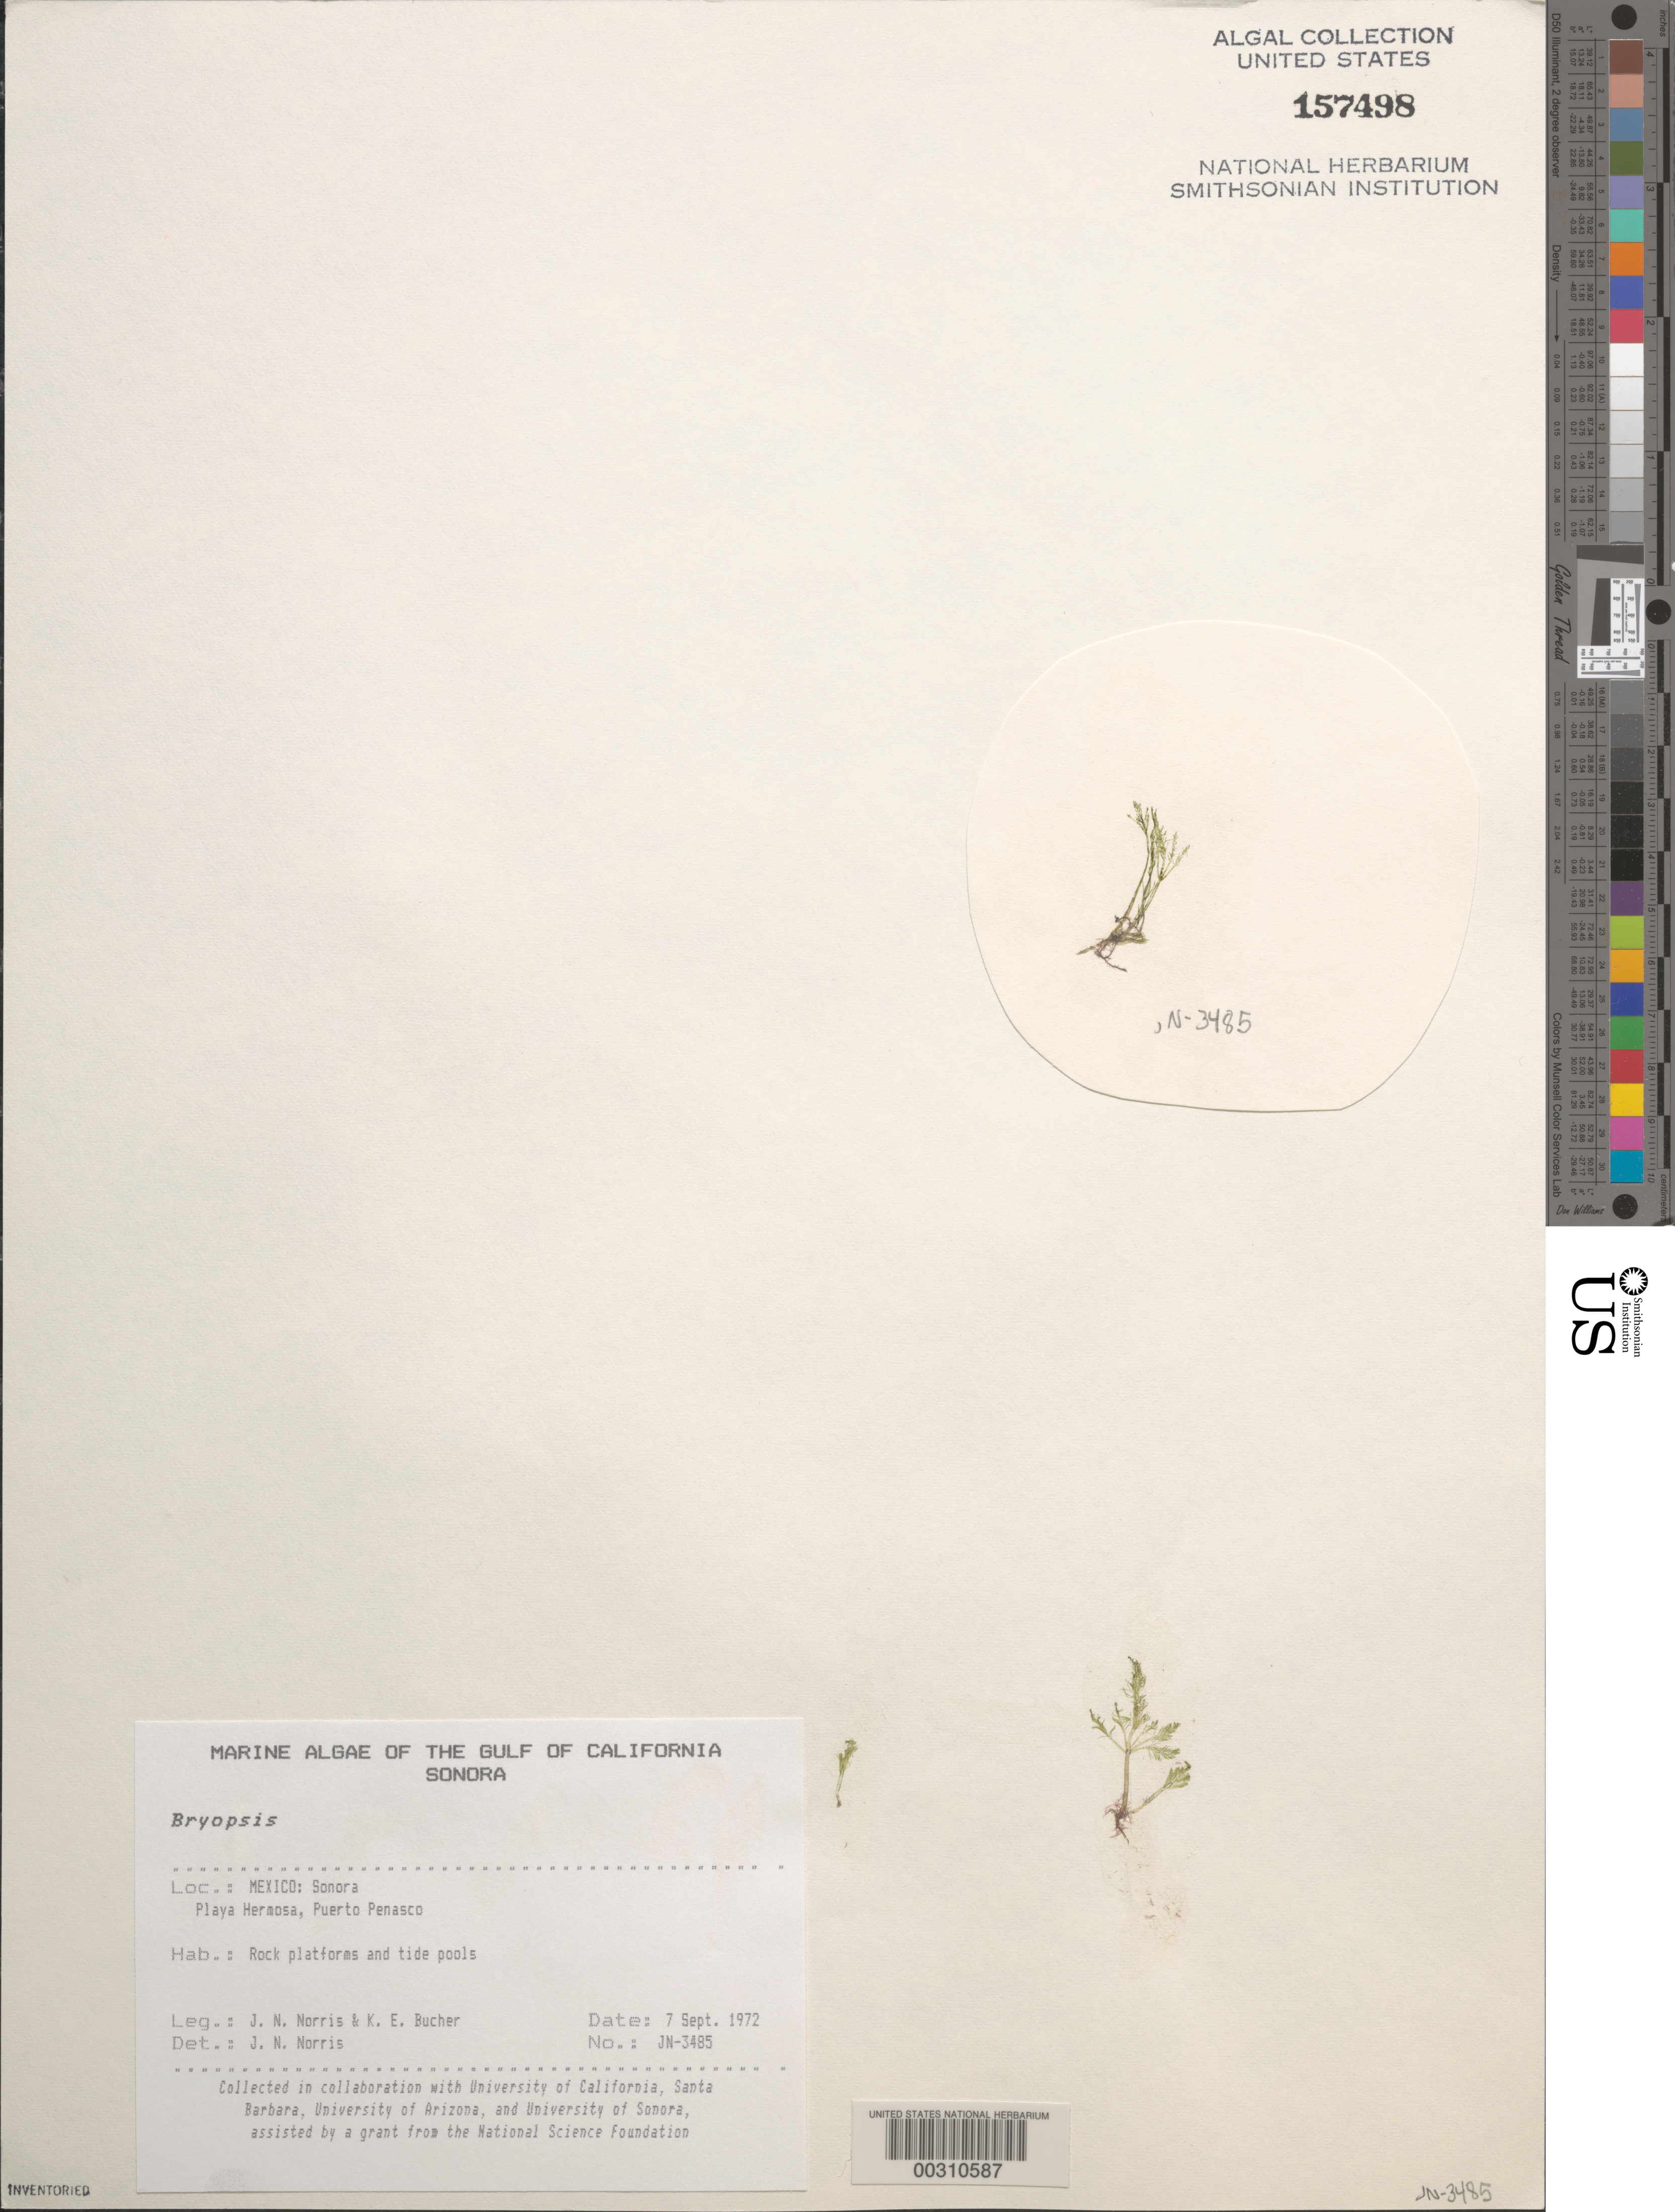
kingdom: Plantae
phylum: Chlorophyta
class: Ulvophyceae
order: Bryopsidales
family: Bryopsidaceae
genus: Bryopsis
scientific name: Bryopsis sp.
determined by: Norris, James N.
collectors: J. N. Norris & K. E. Bucher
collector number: JN-3485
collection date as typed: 07 Sep 1972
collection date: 1972-09-07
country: Mexico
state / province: Sonora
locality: Playa Hermosa, Puerto Penasco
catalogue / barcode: US 157498